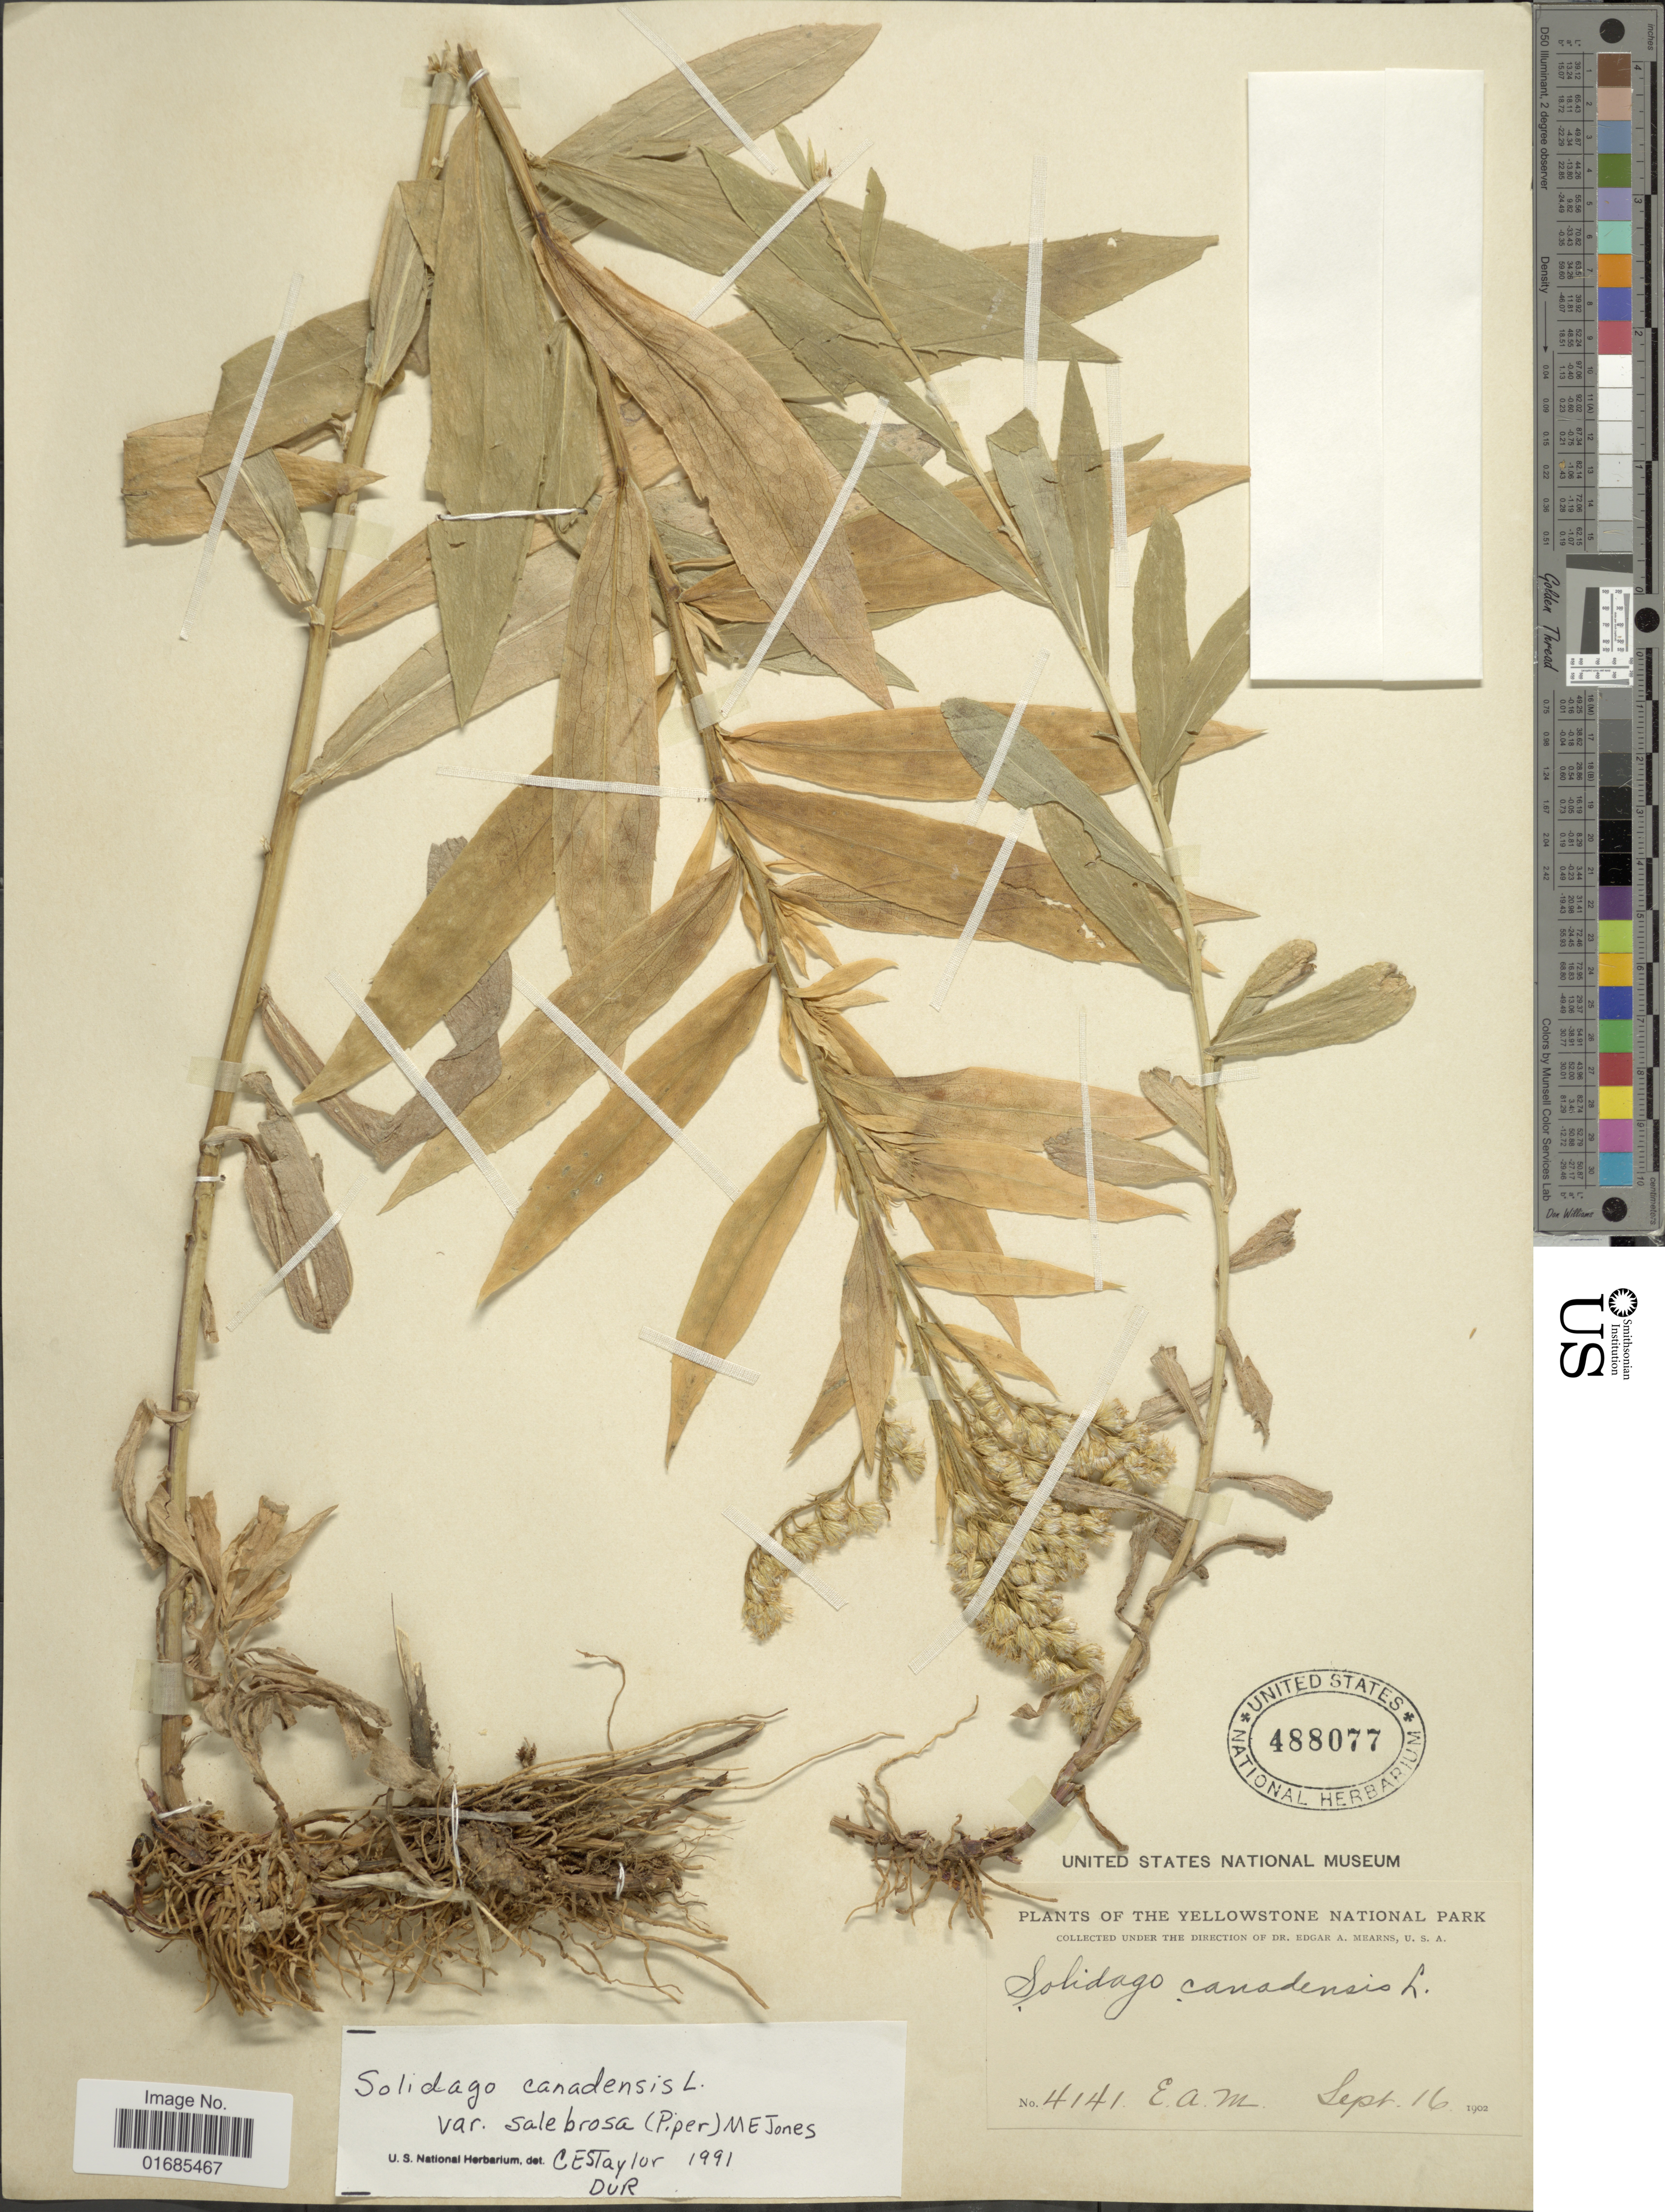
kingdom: Plantae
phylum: Tracheophyta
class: Magnoliopsida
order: Asterales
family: Asteraceae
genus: Solidago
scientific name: Solidago canadensis var. salebrosa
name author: (Piper) M.E. Jones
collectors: E. A. Mearns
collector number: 4141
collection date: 1902-09-16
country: United States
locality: Yellowstone National Park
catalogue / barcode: US 488077